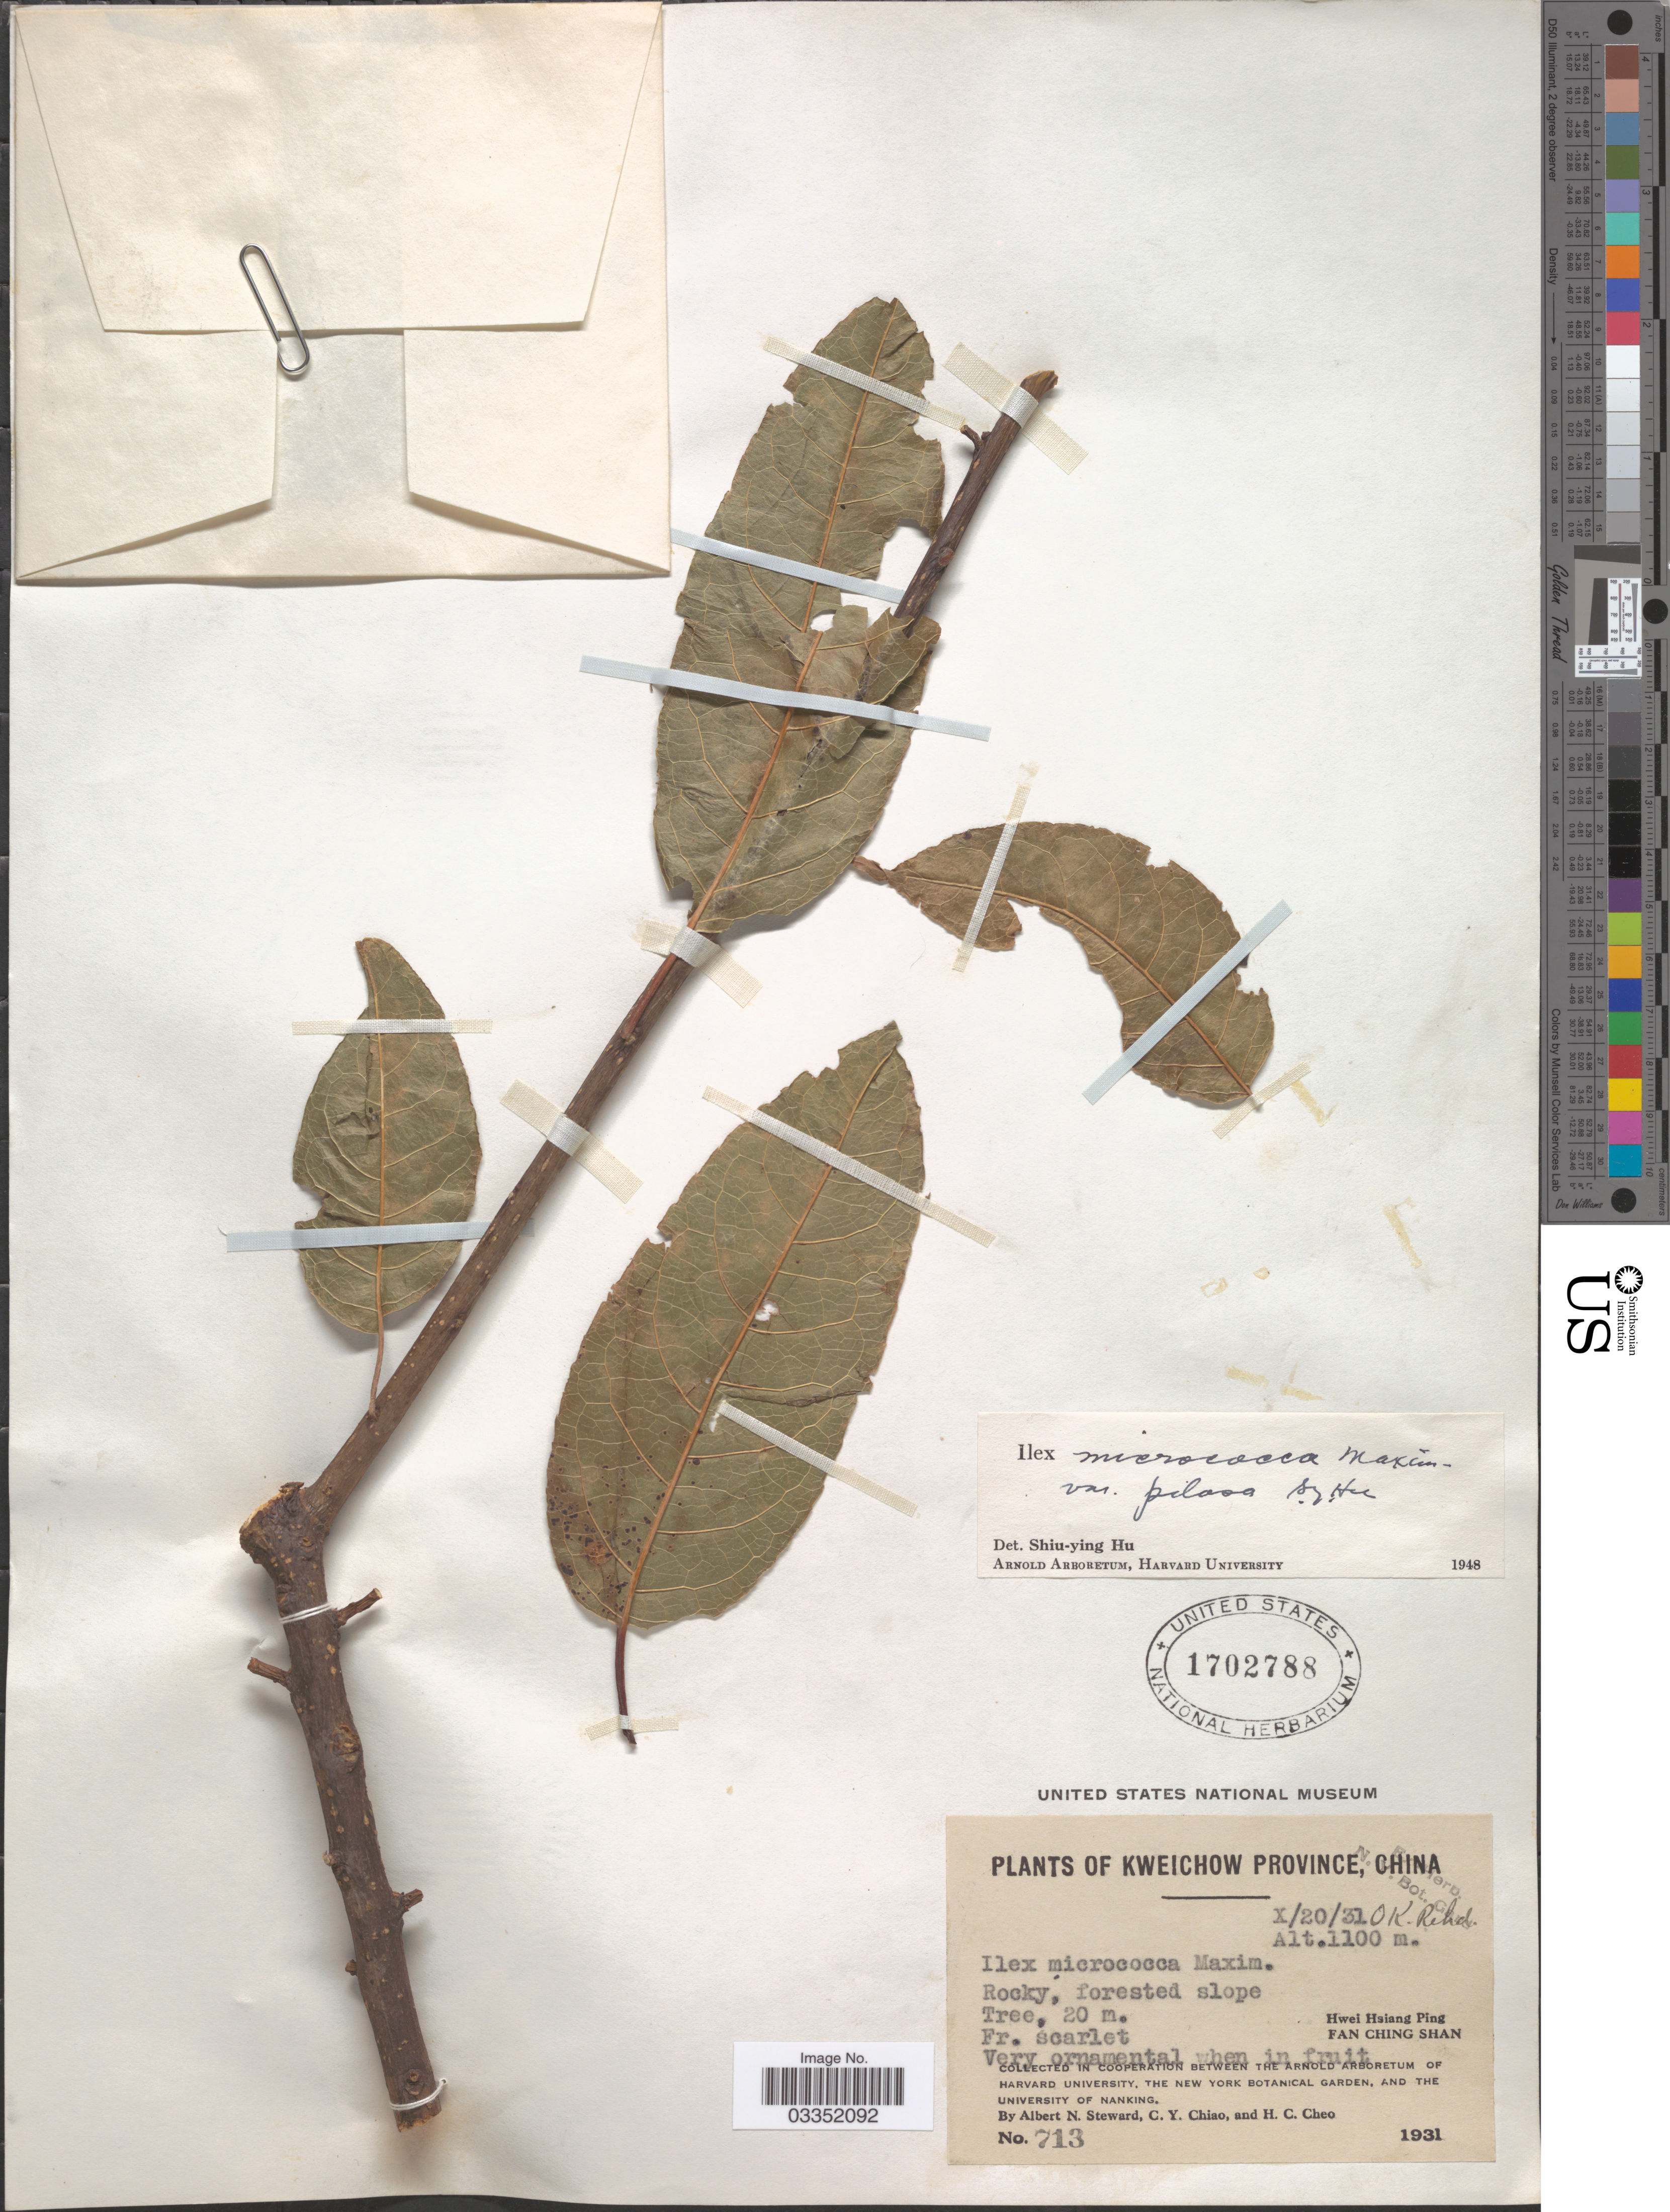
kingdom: Plantae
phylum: Tracheophyta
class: Magnoliopsida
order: Aquifoliales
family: Aquifoliaceae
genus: Ilex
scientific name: Ilex micrococca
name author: Maxim.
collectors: A. N. Steward, C. Y. Chiao & H. Cheo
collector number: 713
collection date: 1931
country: China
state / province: Guizhou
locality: Kweichow. Hwei Hsiang Ping. Fan Ching Shan.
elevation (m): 1100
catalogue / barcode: US 1702788